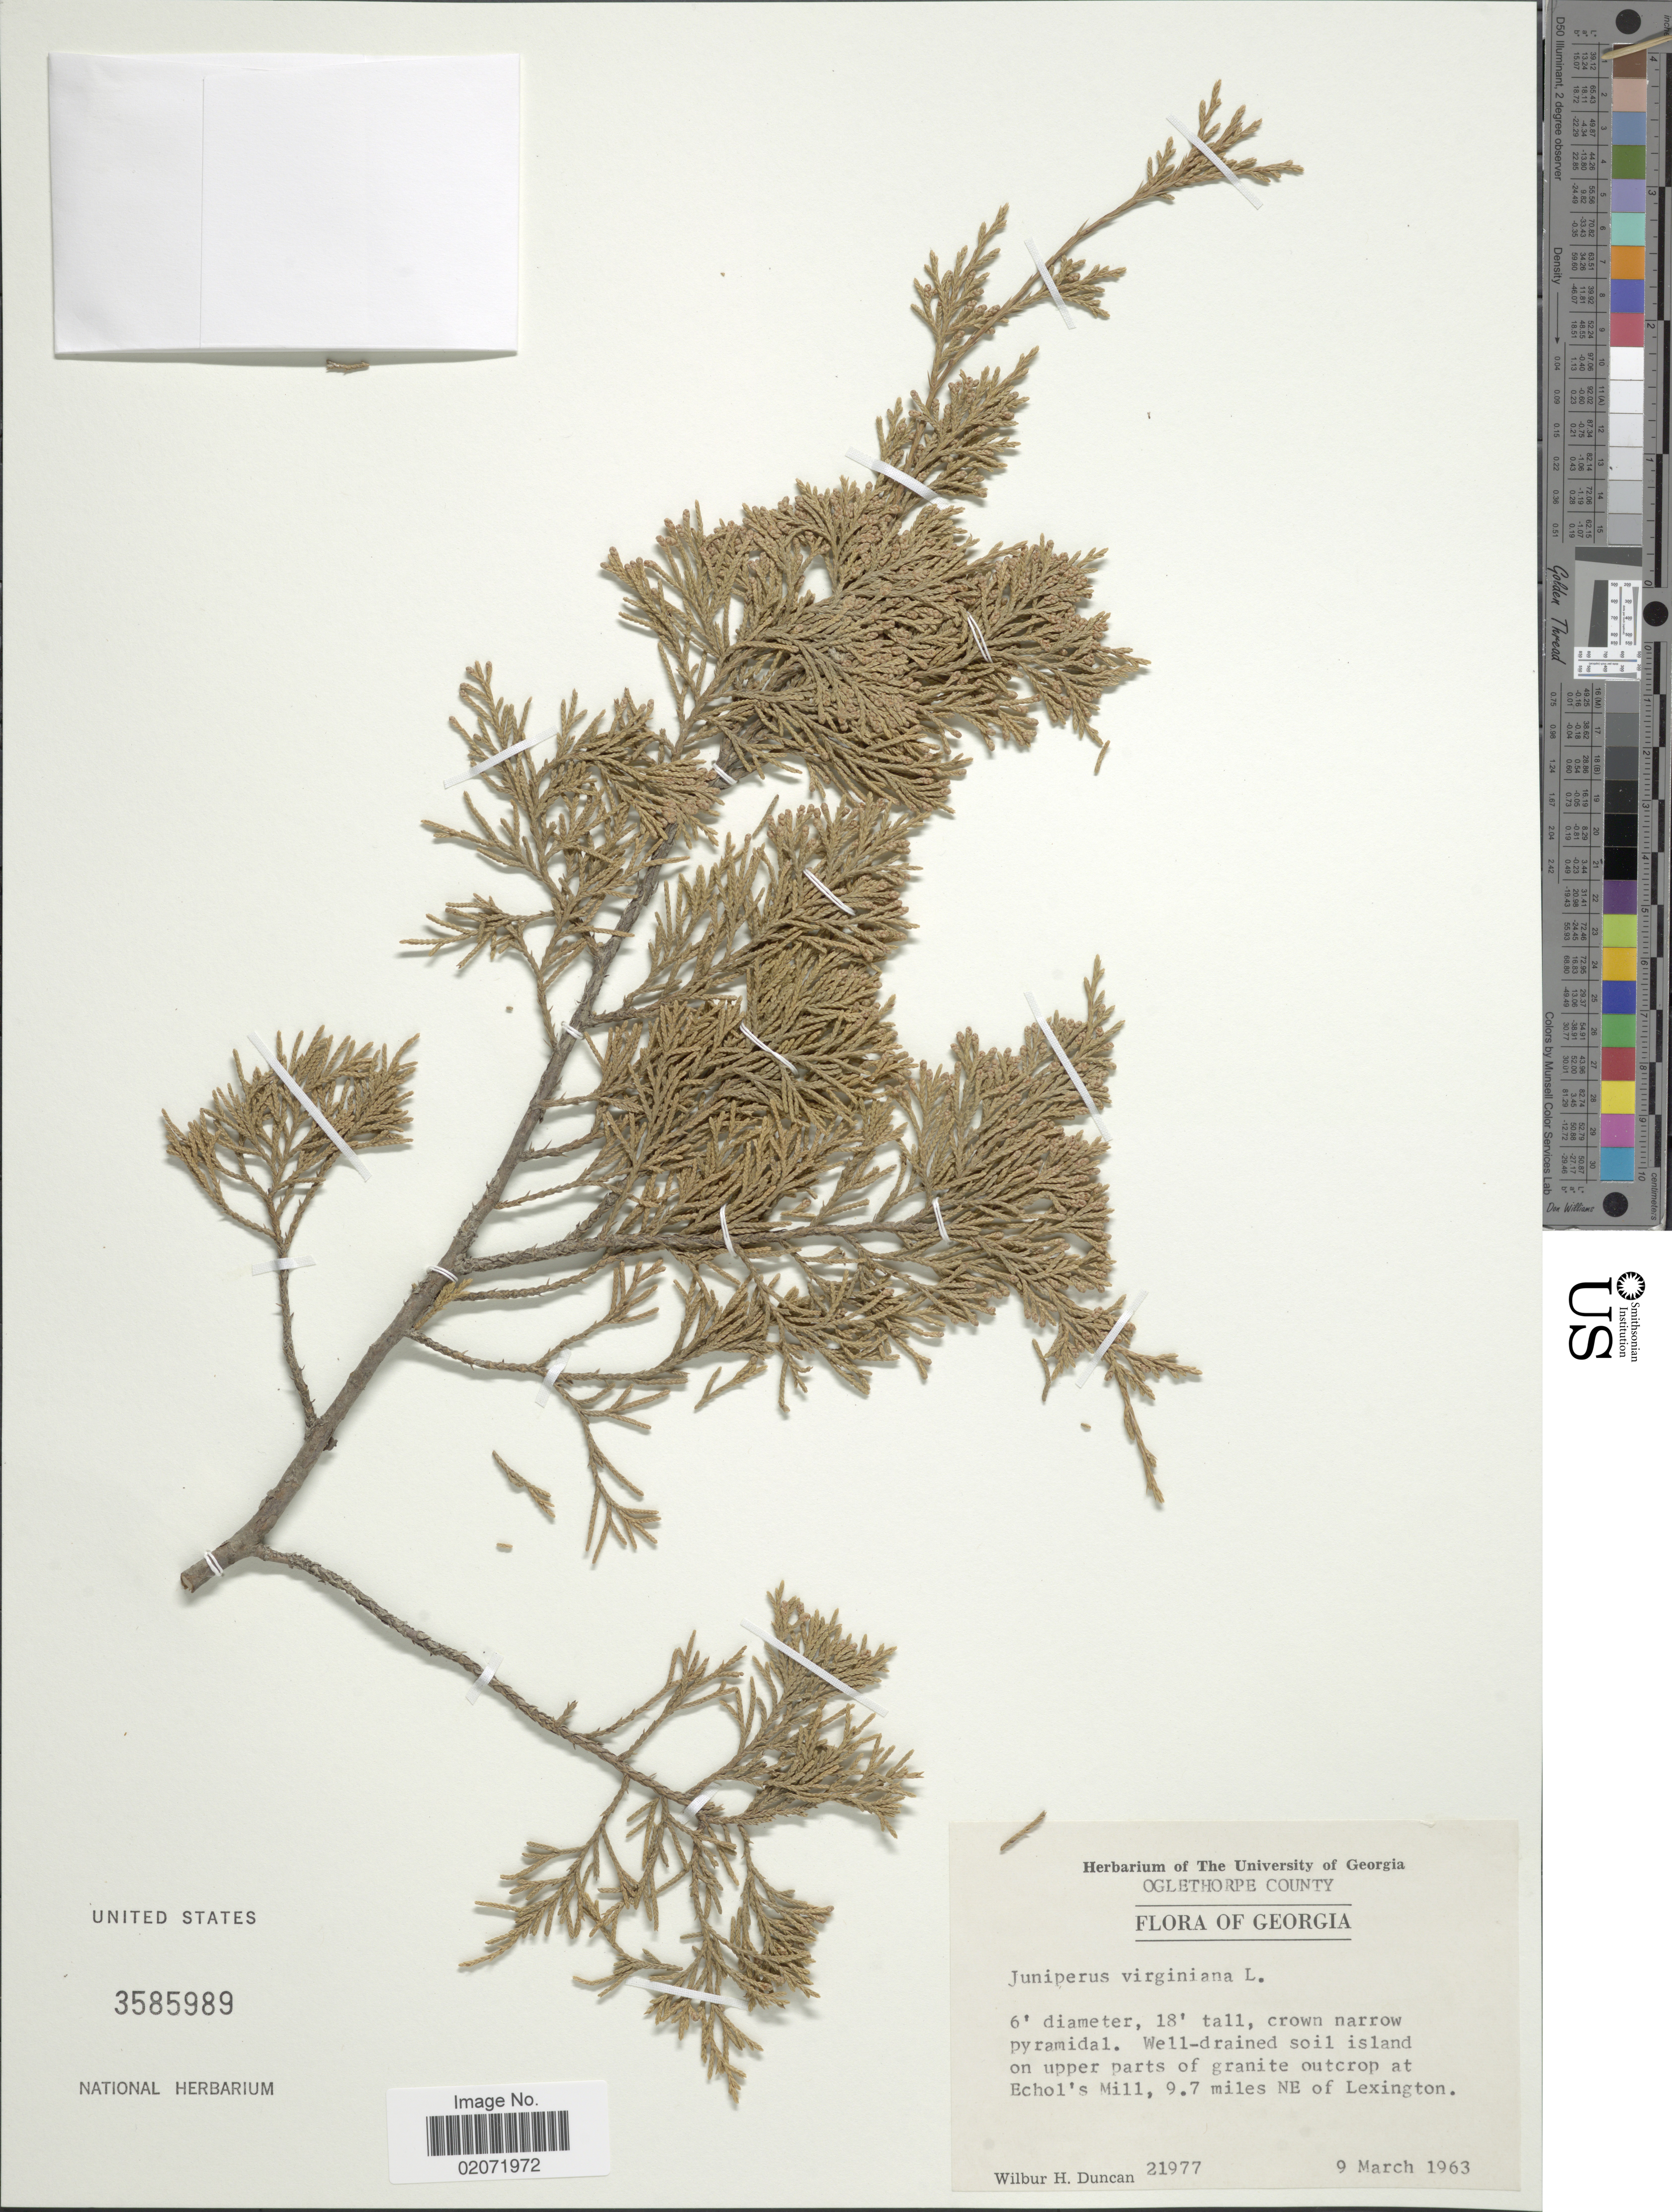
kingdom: Plantae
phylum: Tracheophyta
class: Pinopsida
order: Pinales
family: Cupressaceae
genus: Juniperus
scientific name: Juniperus virginiana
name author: L.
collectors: W. H. Duncan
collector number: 21977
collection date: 1963-03-09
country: United States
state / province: Georgia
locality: Oglethorpe County, Well-drained soil island on upper parts of granite outcrop at Echol's mill, 9.7 miles N. E. of Lexington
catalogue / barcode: US 3585989